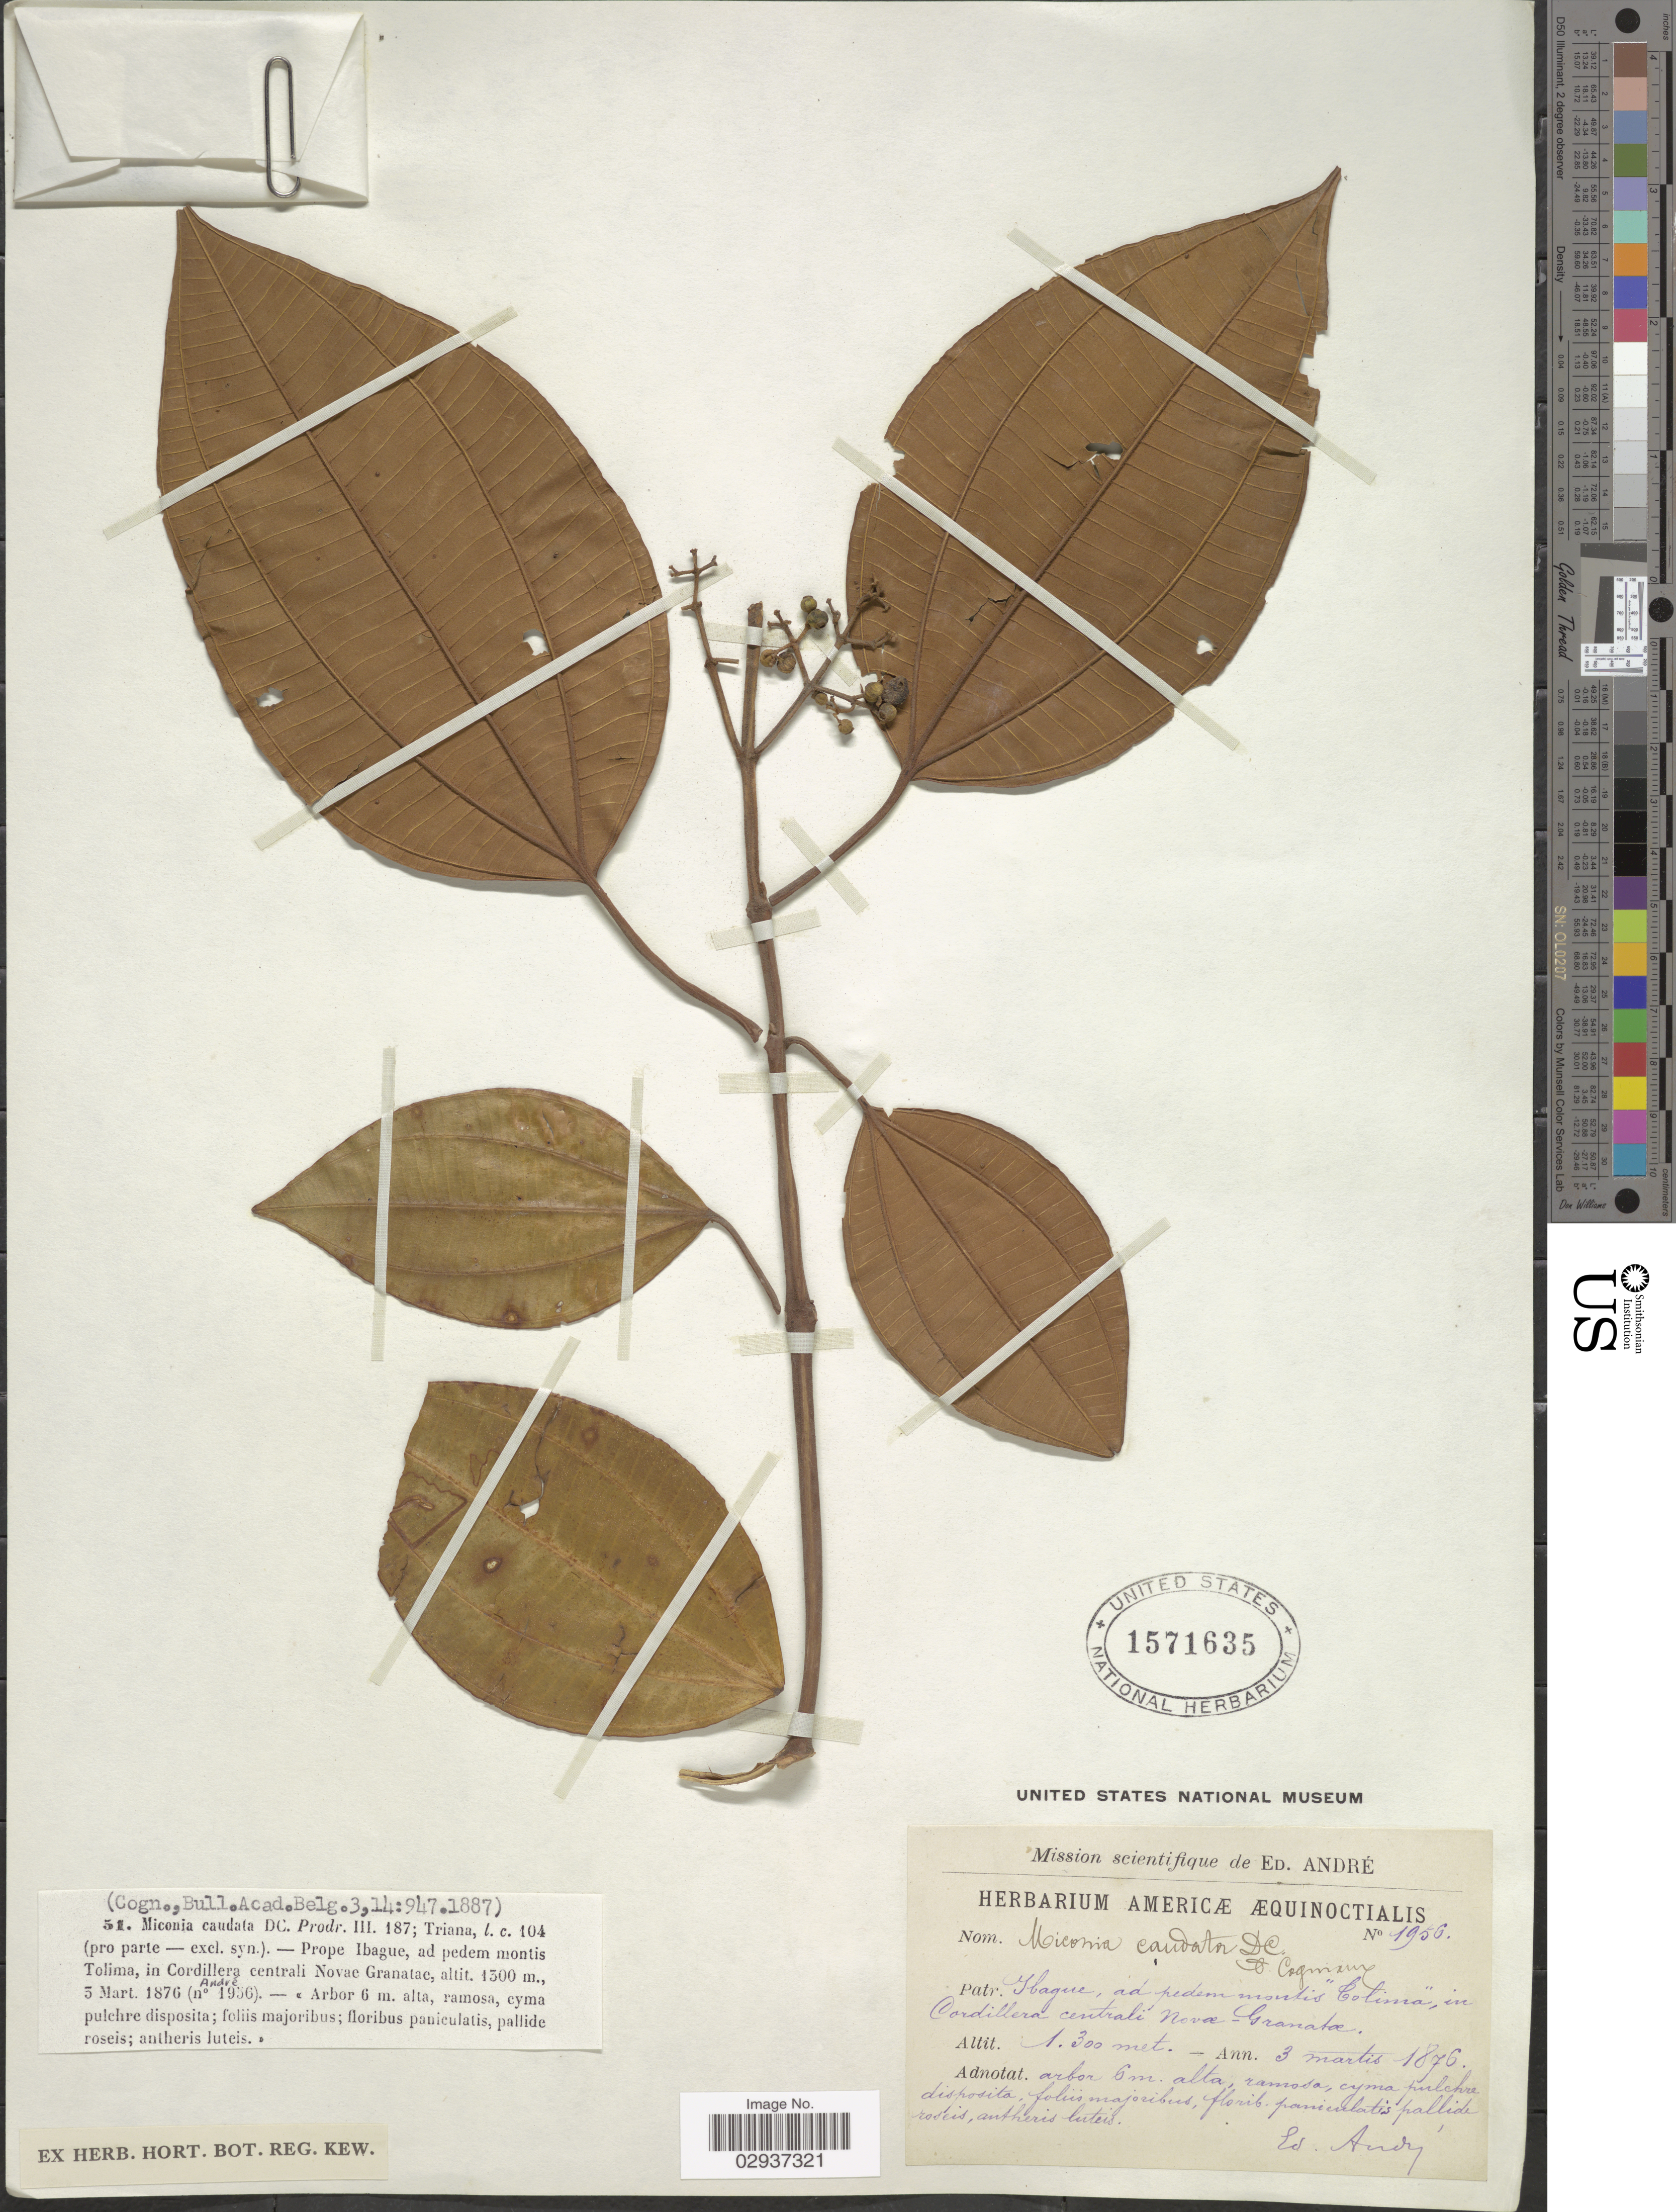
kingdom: Plantae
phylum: Tracheophyta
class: Magnoliopsida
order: Myrtales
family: Melastomataceae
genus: Miconia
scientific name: Miconia caudata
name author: (Bonpl.) DC.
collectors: É. F. André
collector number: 1956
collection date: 1876-03-03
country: Colombia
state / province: Tolima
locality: Ibague, ad pedem montis "Tolima", in Cordillera centrali Novæ-Granatæ.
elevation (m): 1300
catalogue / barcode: US 1571635